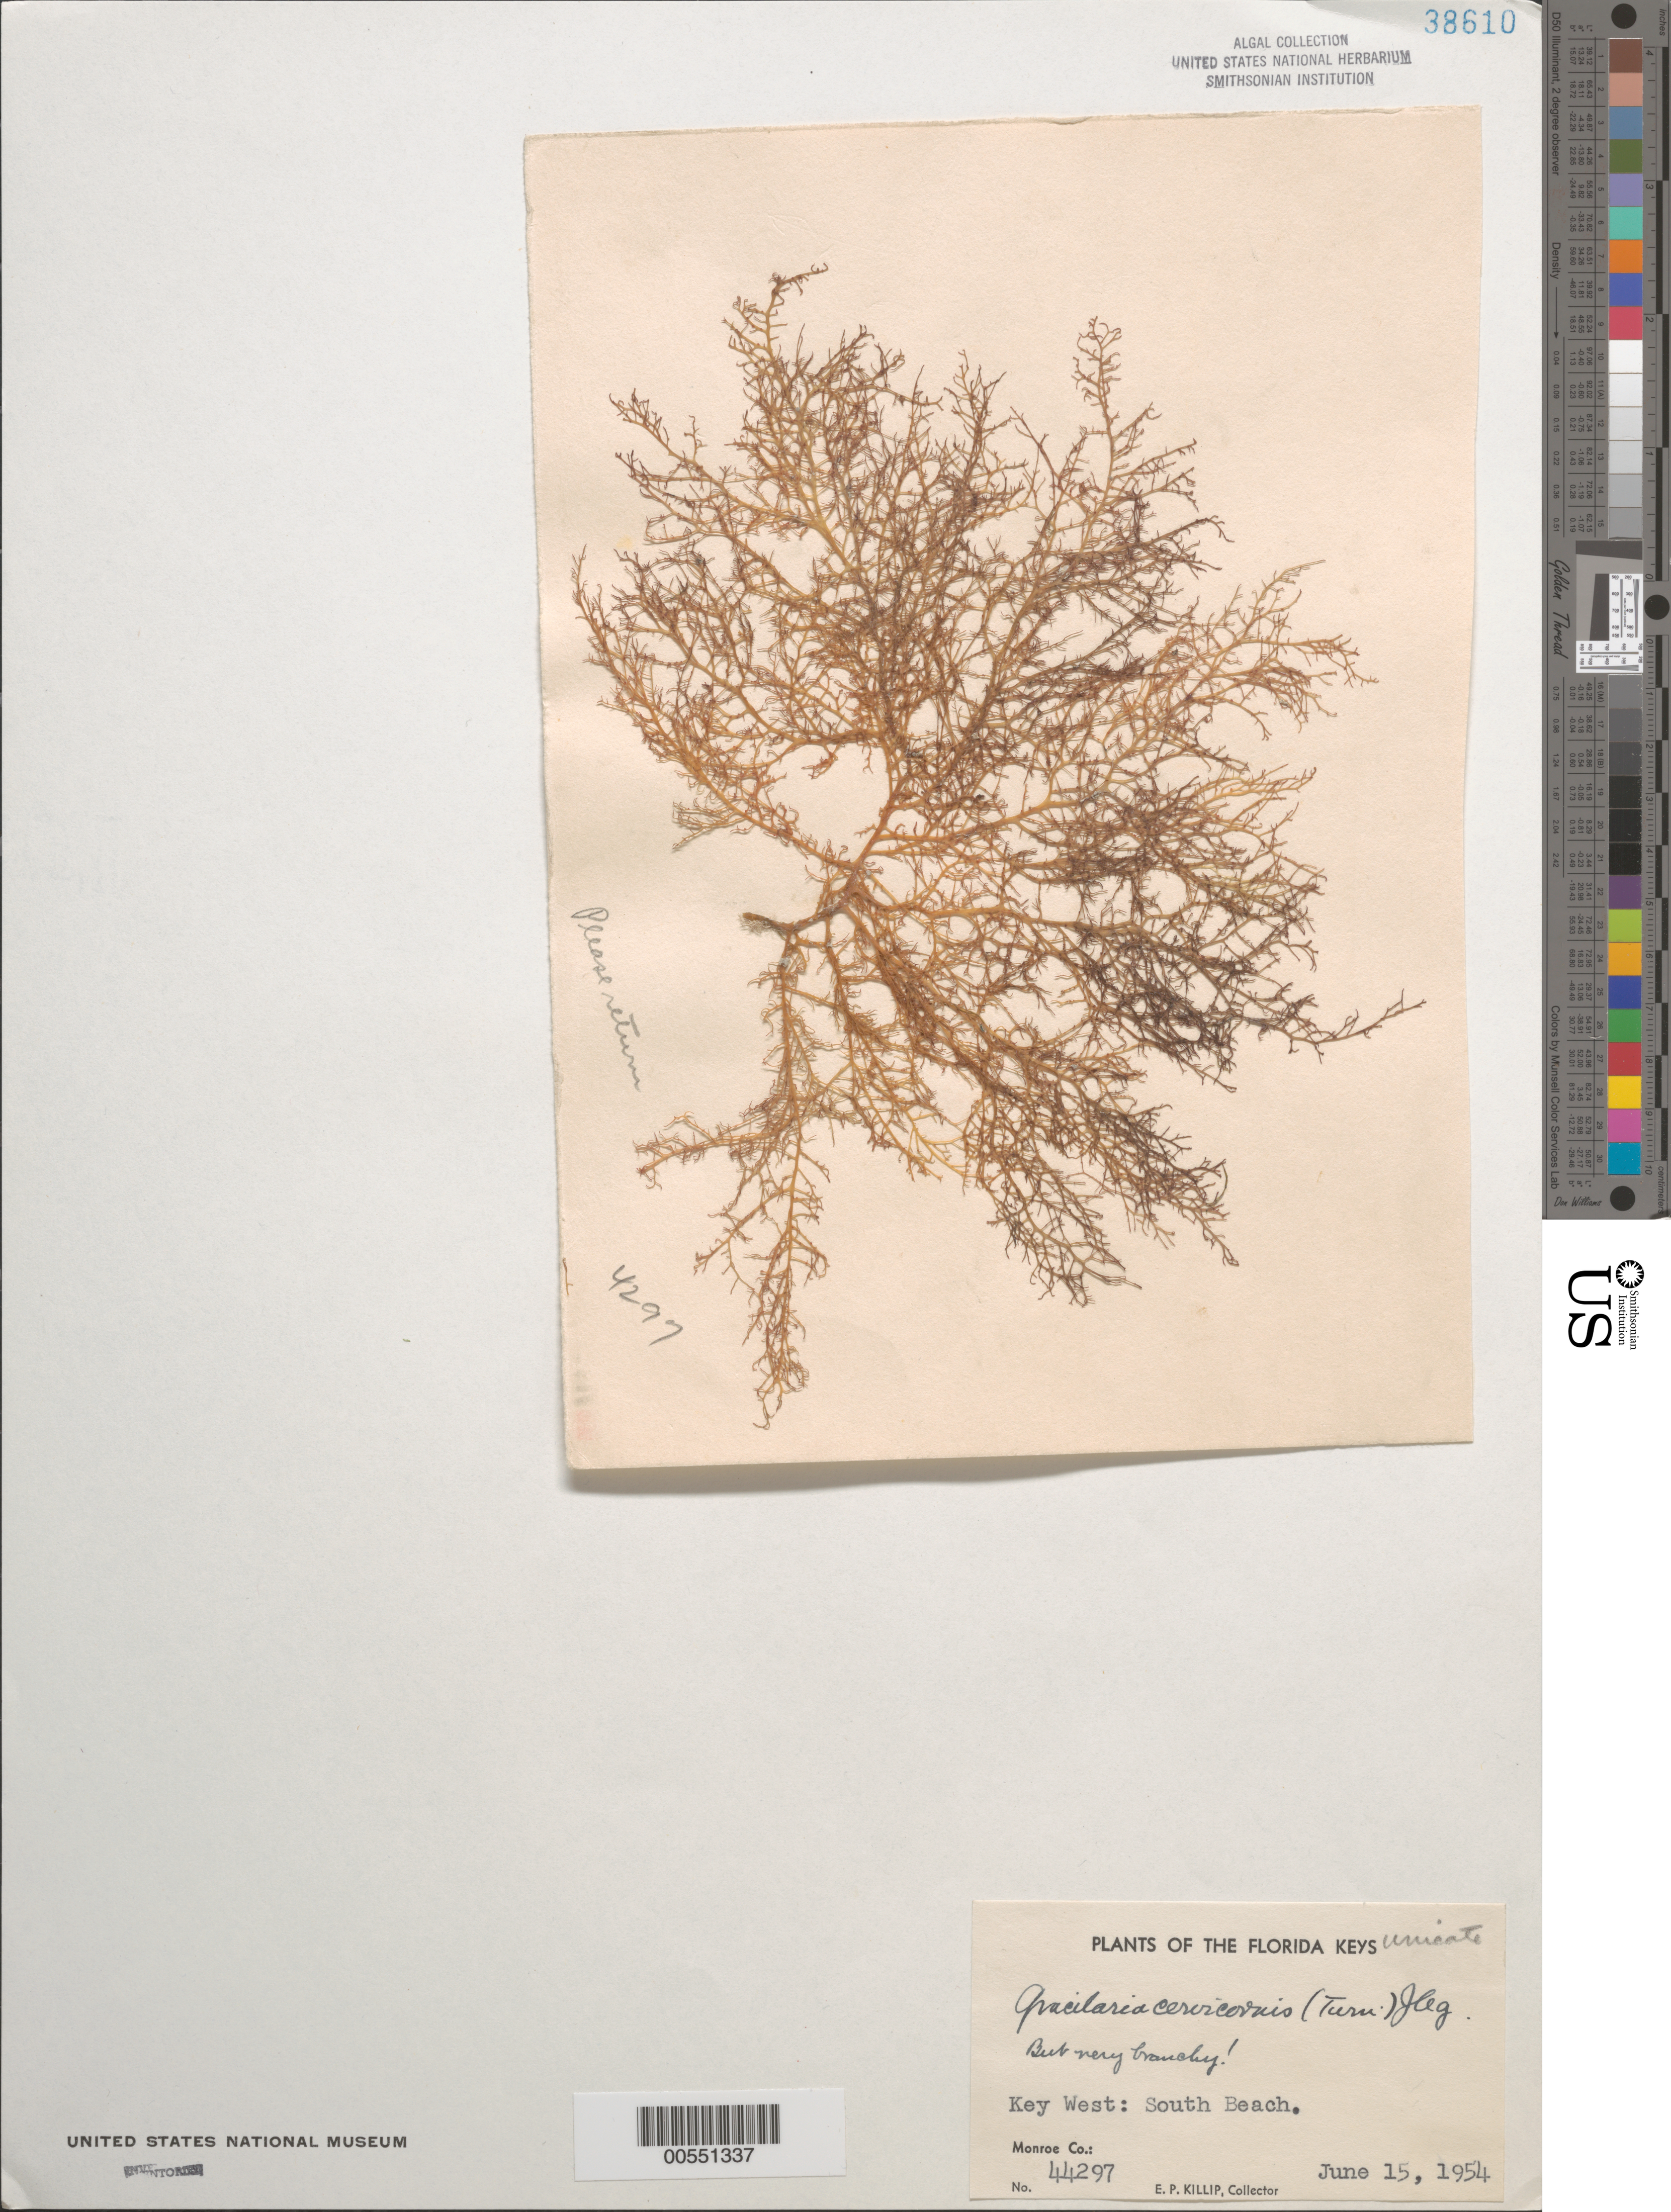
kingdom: Plantae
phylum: Rhodophyta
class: Florideophyceae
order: Gracilariales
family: Gracilariaceae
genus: Gracilaria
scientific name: Gracilaria cervicornis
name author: (Turner) J. Agardh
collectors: E. P. Killip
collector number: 44297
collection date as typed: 15 Jun 1954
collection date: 1954-06-15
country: United States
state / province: Florida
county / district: Monroe County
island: Key West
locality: South Beach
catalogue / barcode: US 38610